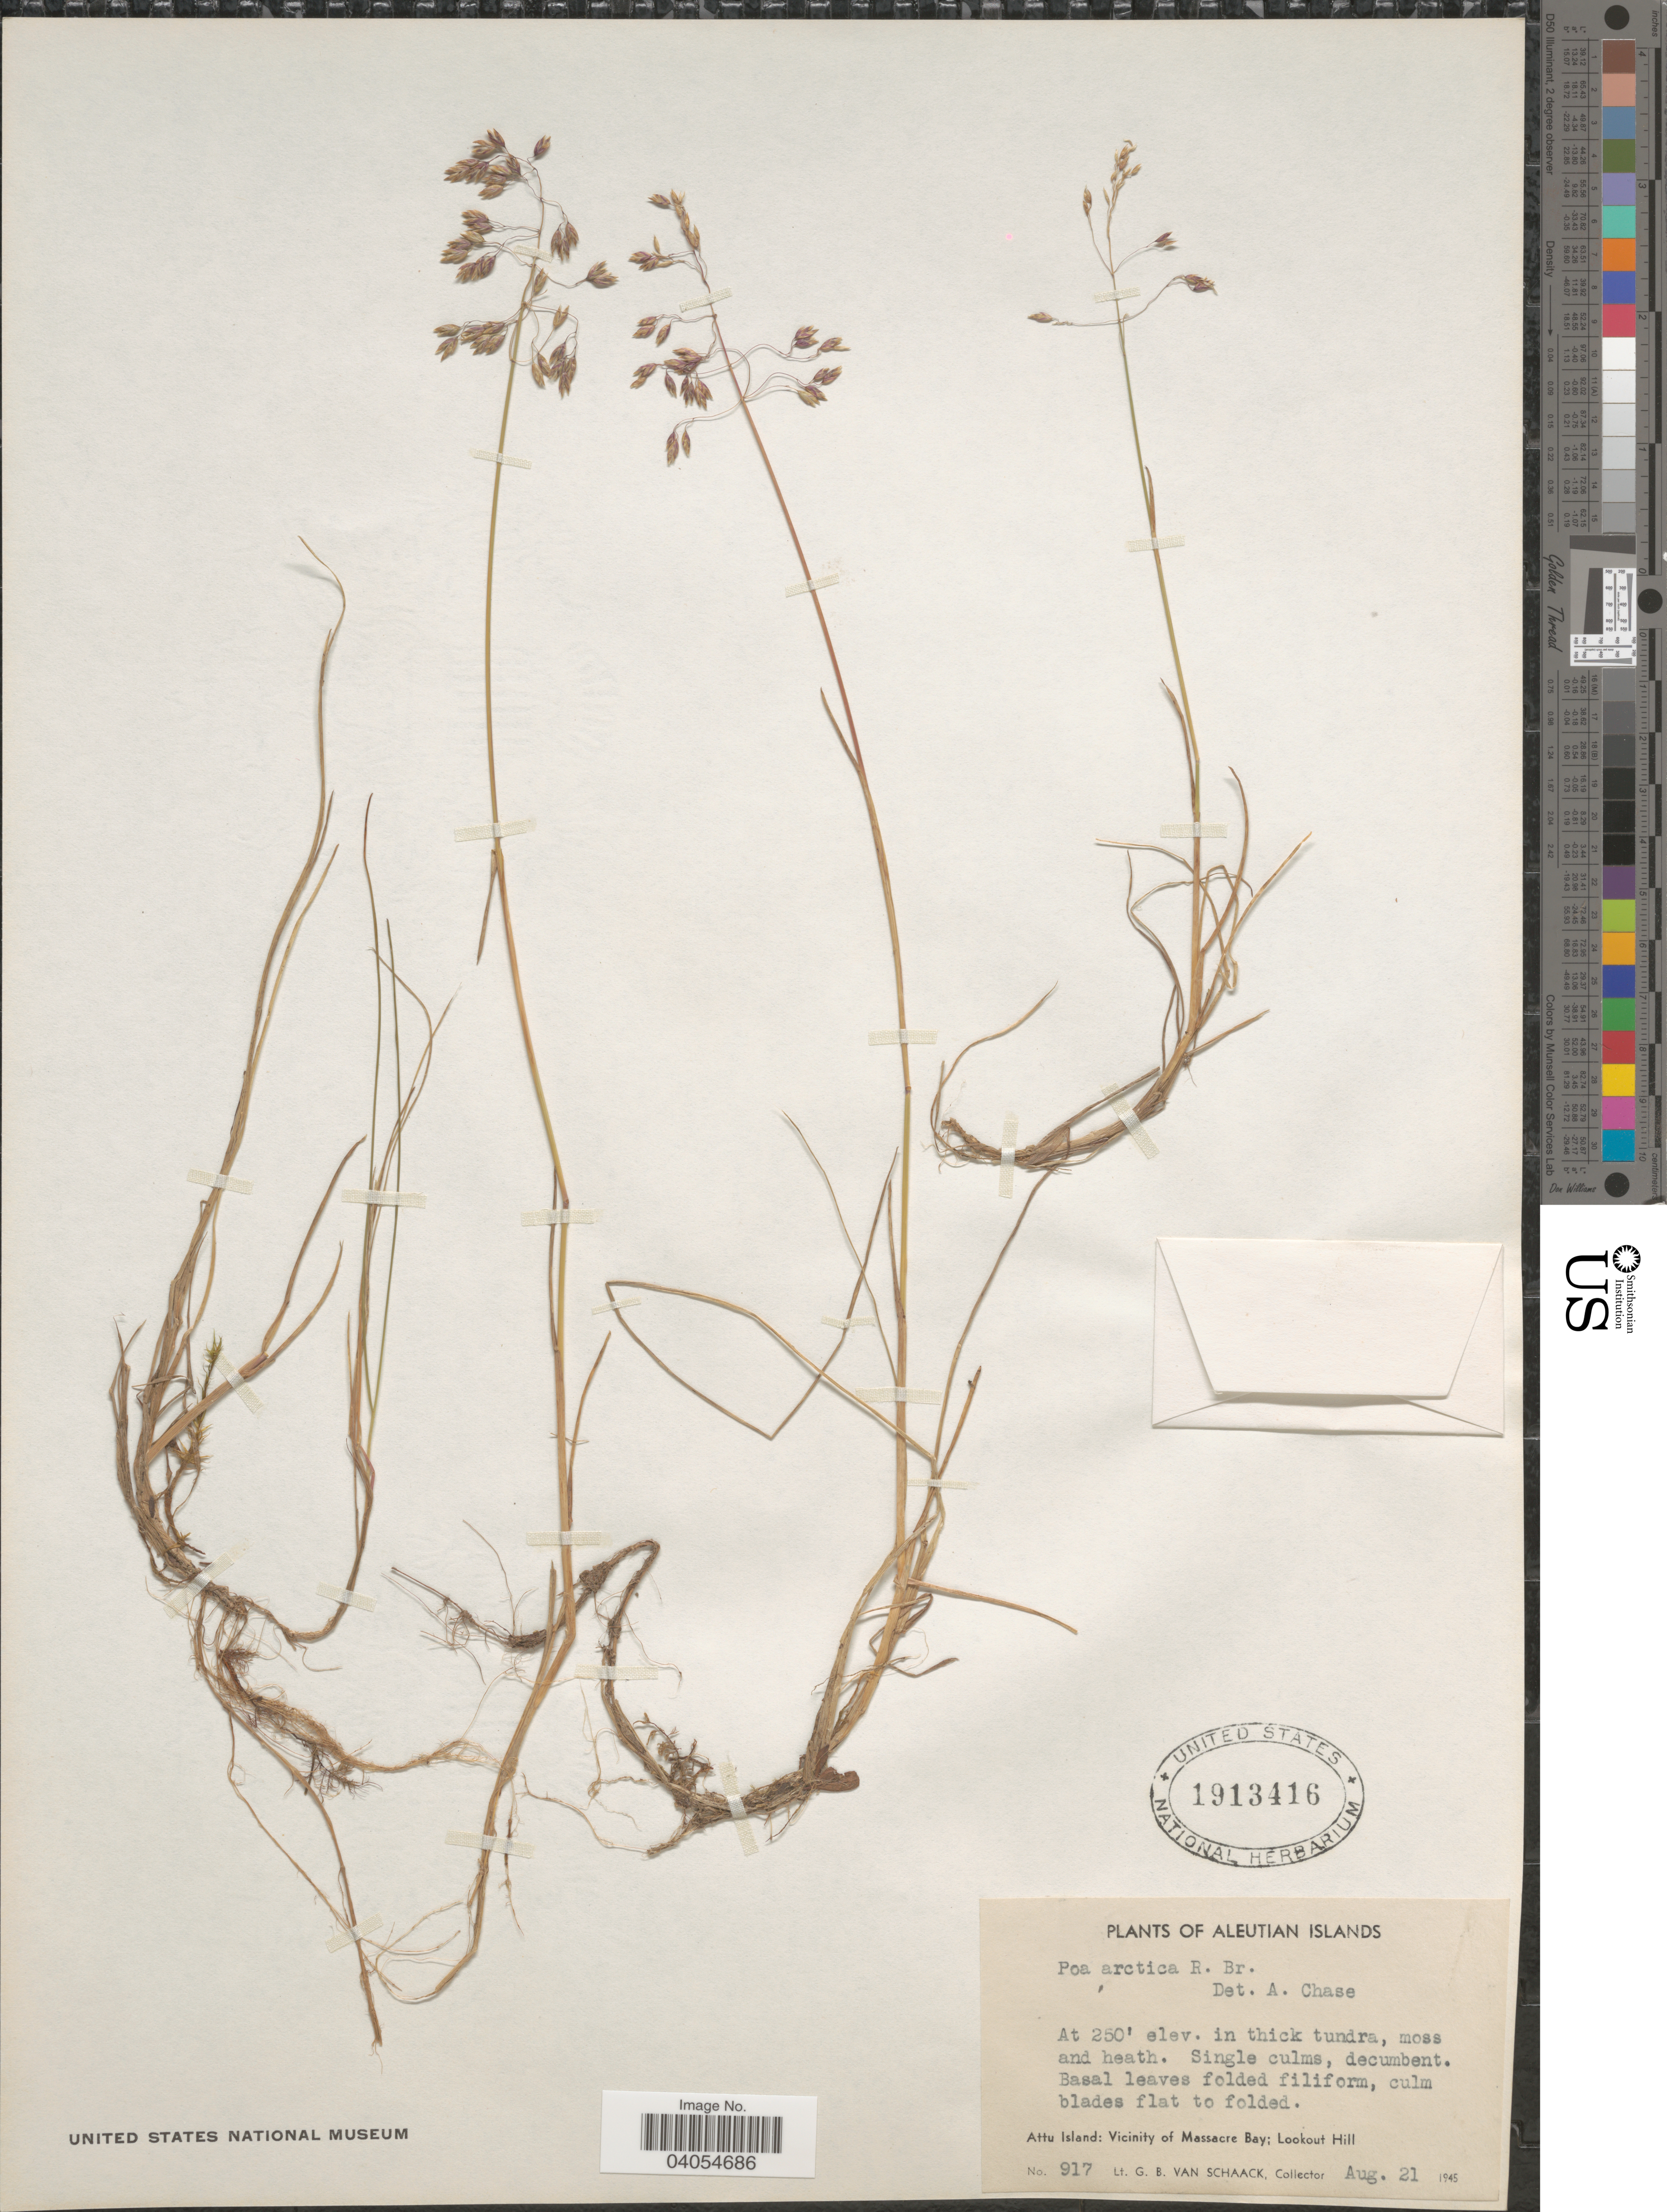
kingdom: Plantae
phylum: Tracheophyta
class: Liliopsida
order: Poales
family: Poaceae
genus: Poa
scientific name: Poa arctica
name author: R. Br.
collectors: G. Van Schaack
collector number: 917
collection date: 1945-08-21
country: United States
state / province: Alaska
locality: Aleutian Islands. Attu Island: Vicinity of Massacre Bay; Lookout Hill.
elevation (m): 76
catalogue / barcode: US 1913416